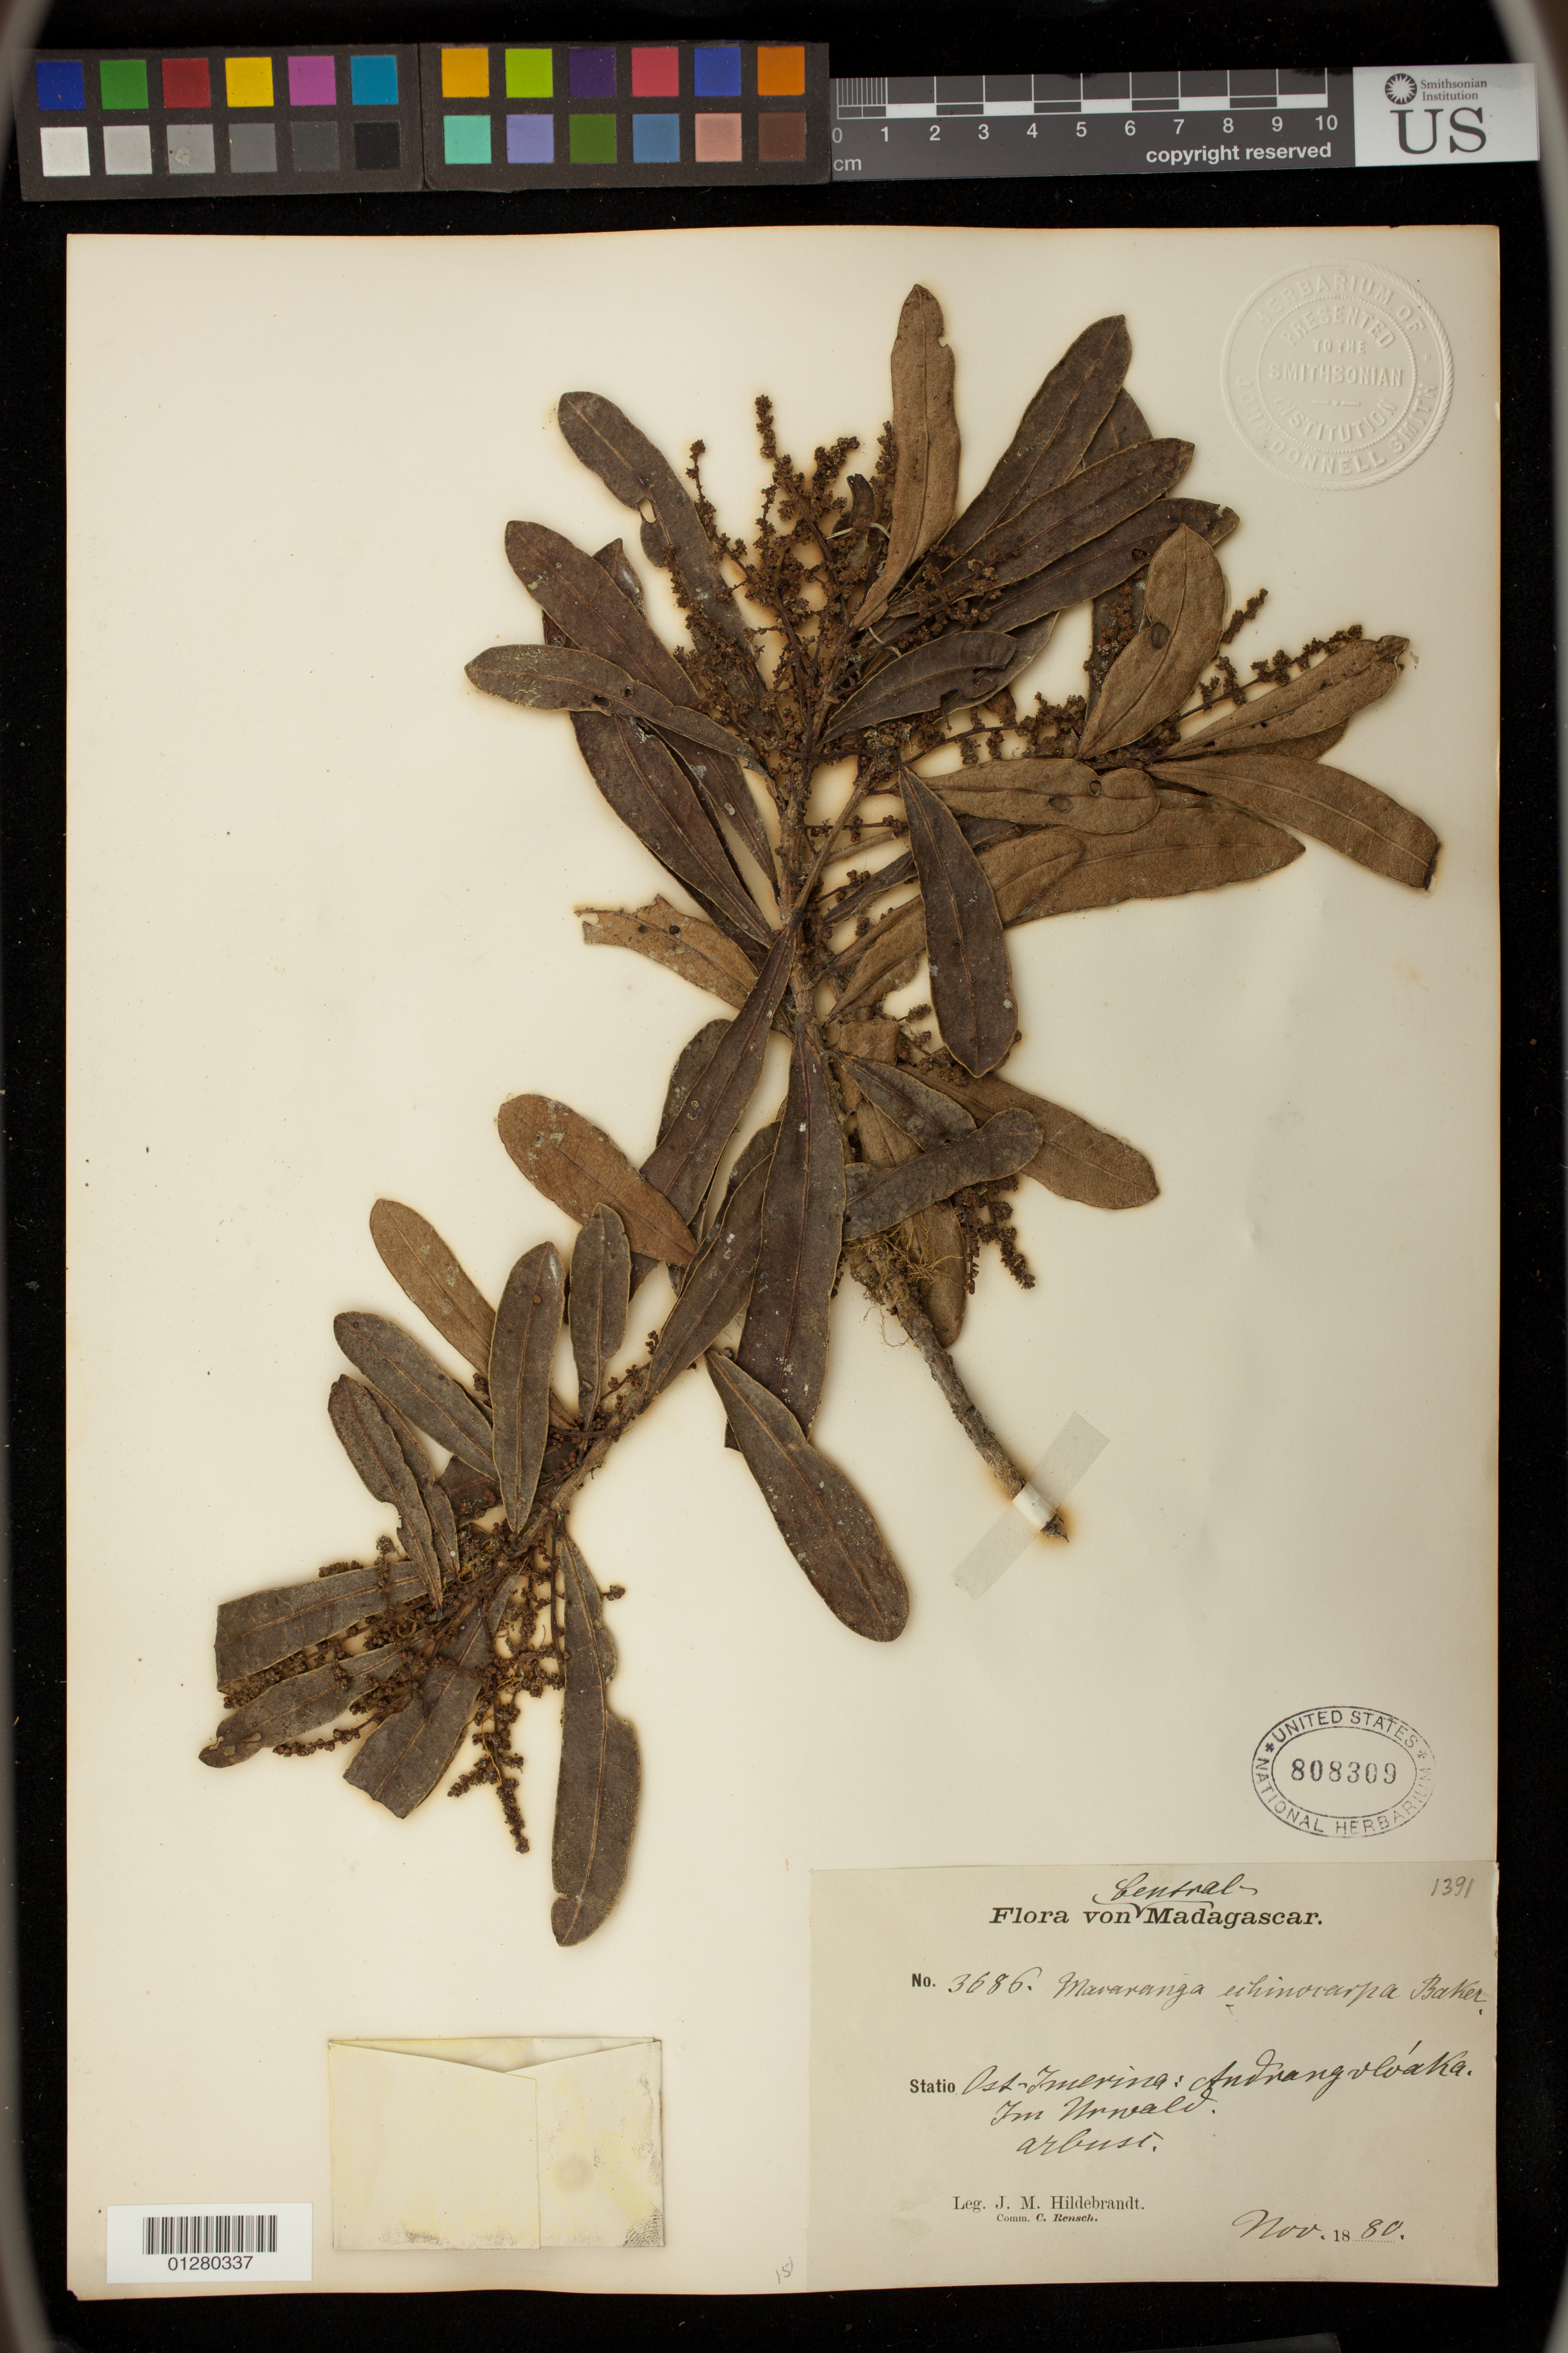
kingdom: Plantae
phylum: Tracheophyta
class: Magnoliopsida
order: Malpighiales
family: Euphorbiaceae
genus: Macaranga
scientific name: Macaranga echinocarpa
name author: Baker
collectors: J. Hildebrandt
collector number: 3686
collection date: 1880-11-18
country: Madagascar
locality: Central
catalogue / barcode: US 808309